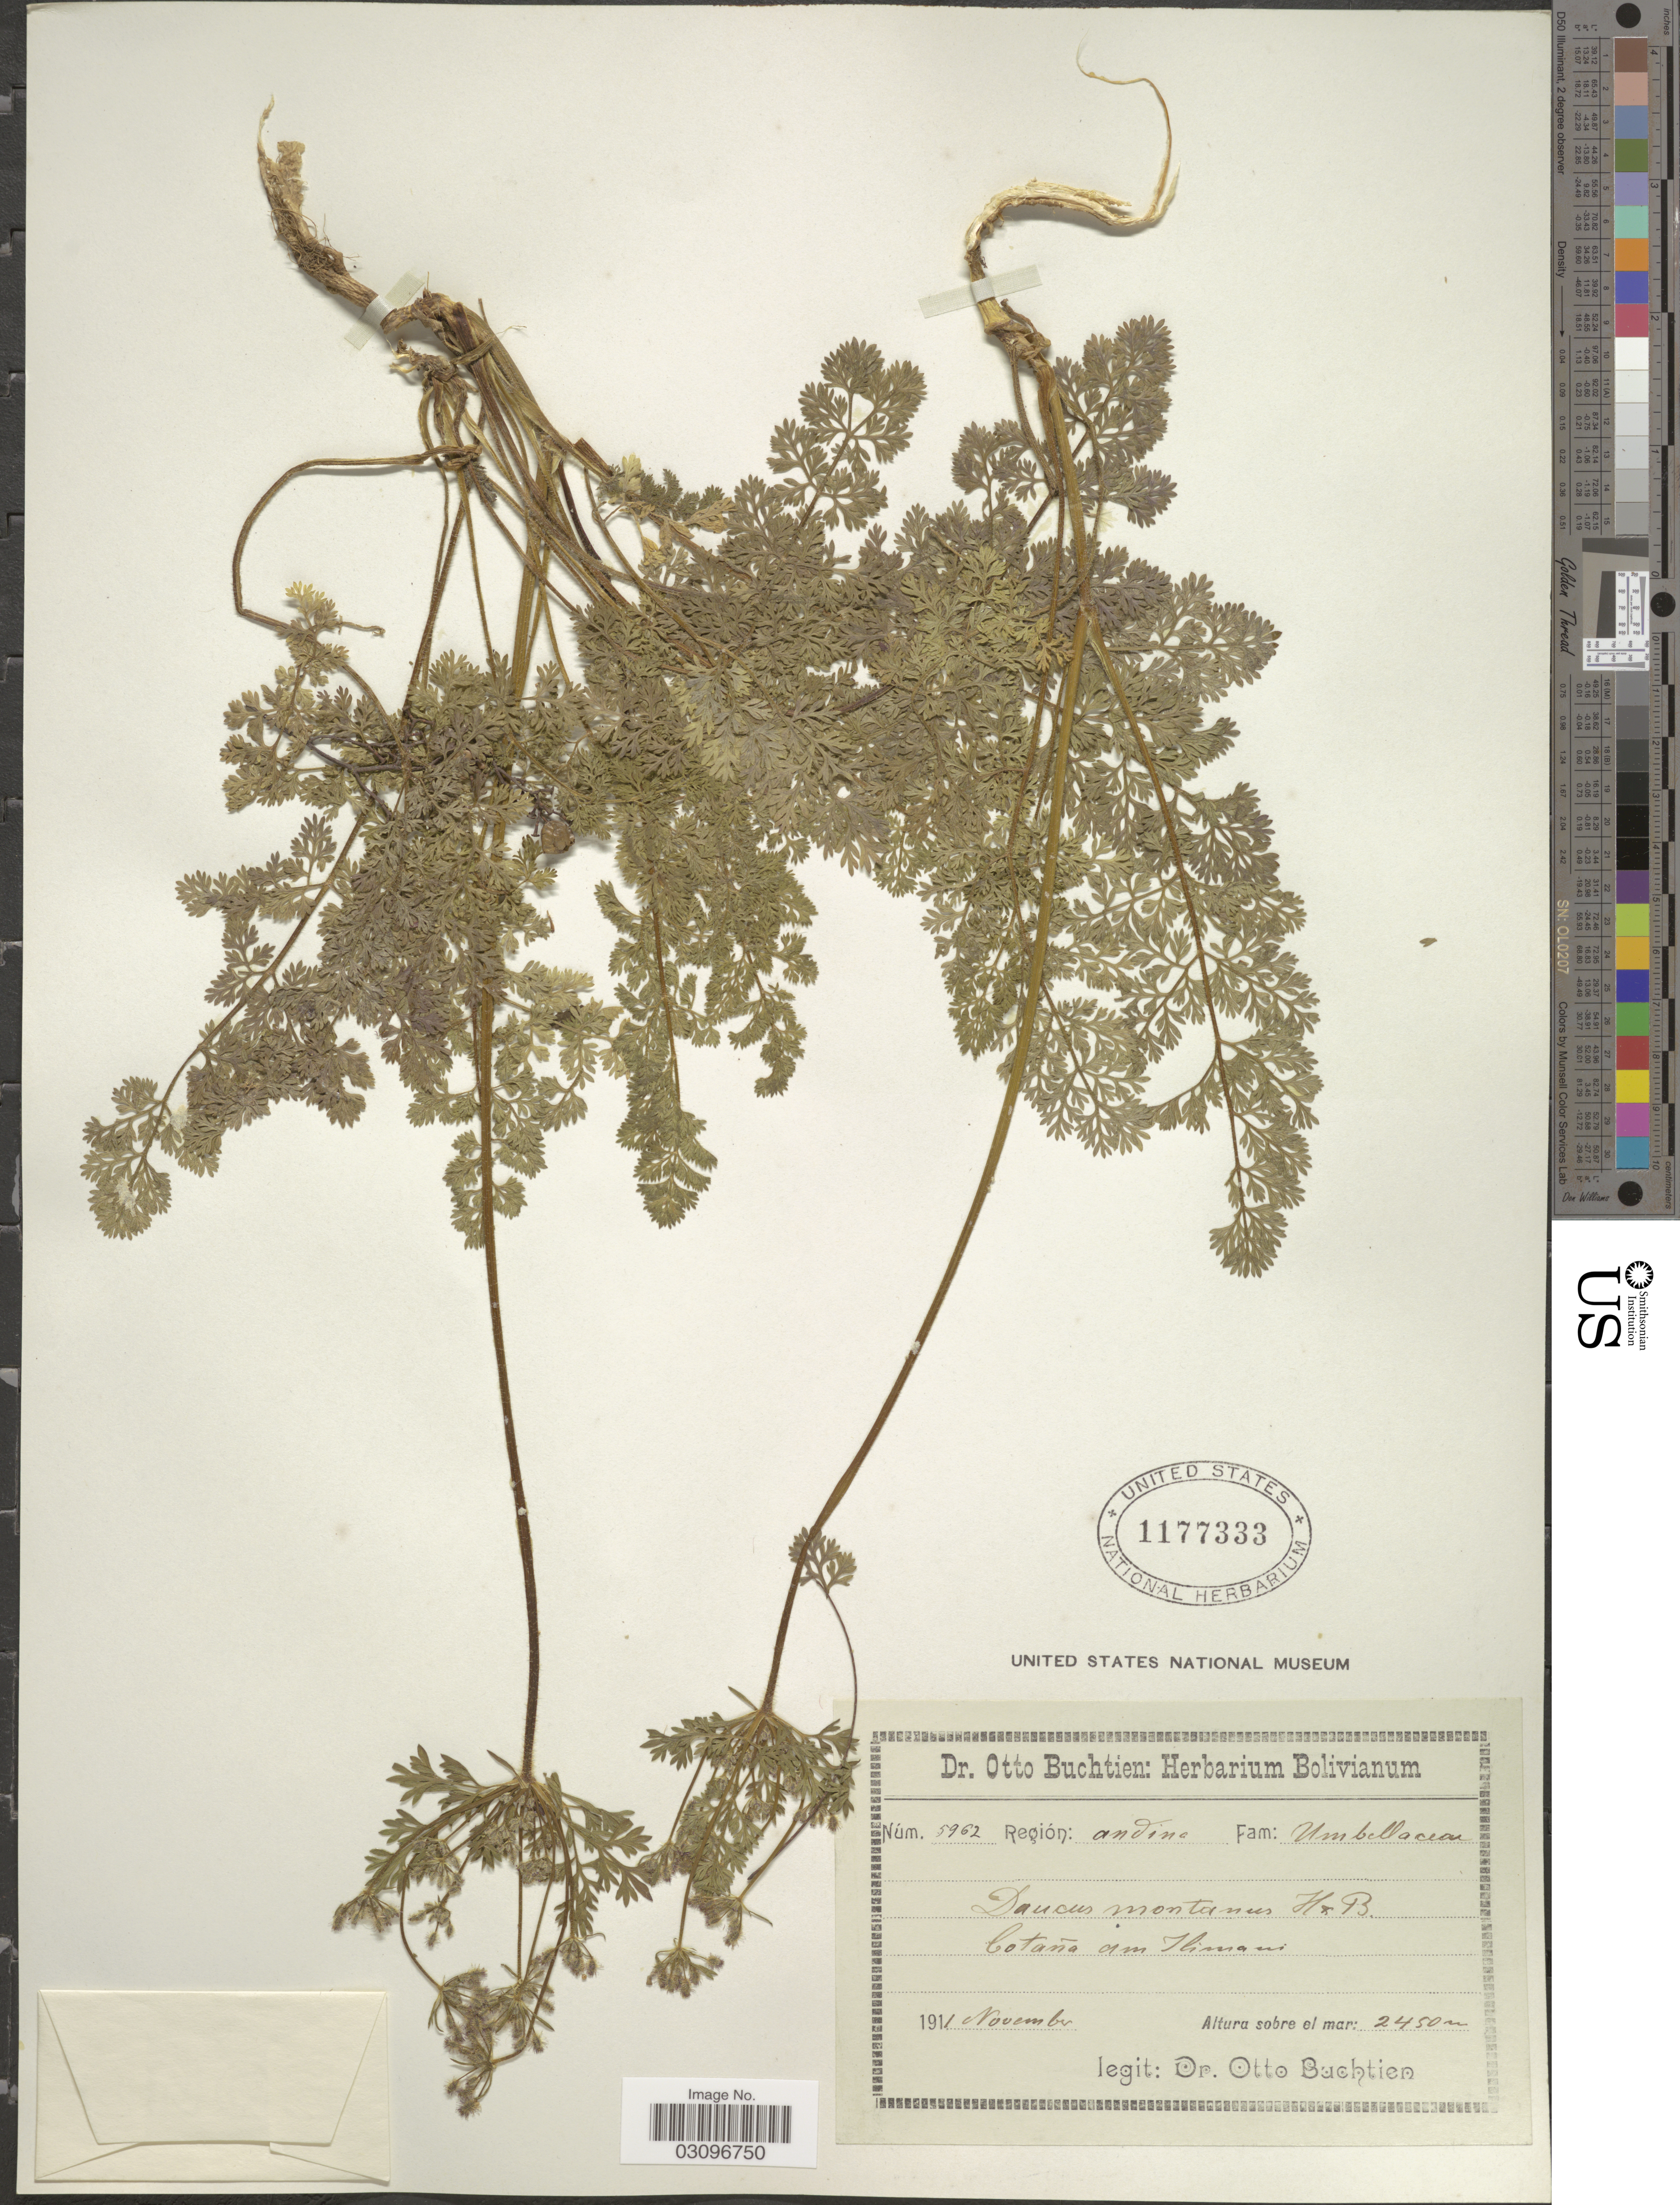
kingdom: Plantae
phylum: Tracheophyta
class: Magnoliopsida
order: Apiales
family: Apiaceae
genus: Daucus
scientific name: Daucus montanus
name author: Humb. & Bonpl. ex Spreng.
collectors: O. Buchtien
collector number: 5962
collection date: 1911-11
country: Bolivia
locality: Región: andina. Cotaña am Ilimani.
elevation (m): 2450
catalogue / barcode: US 1177333